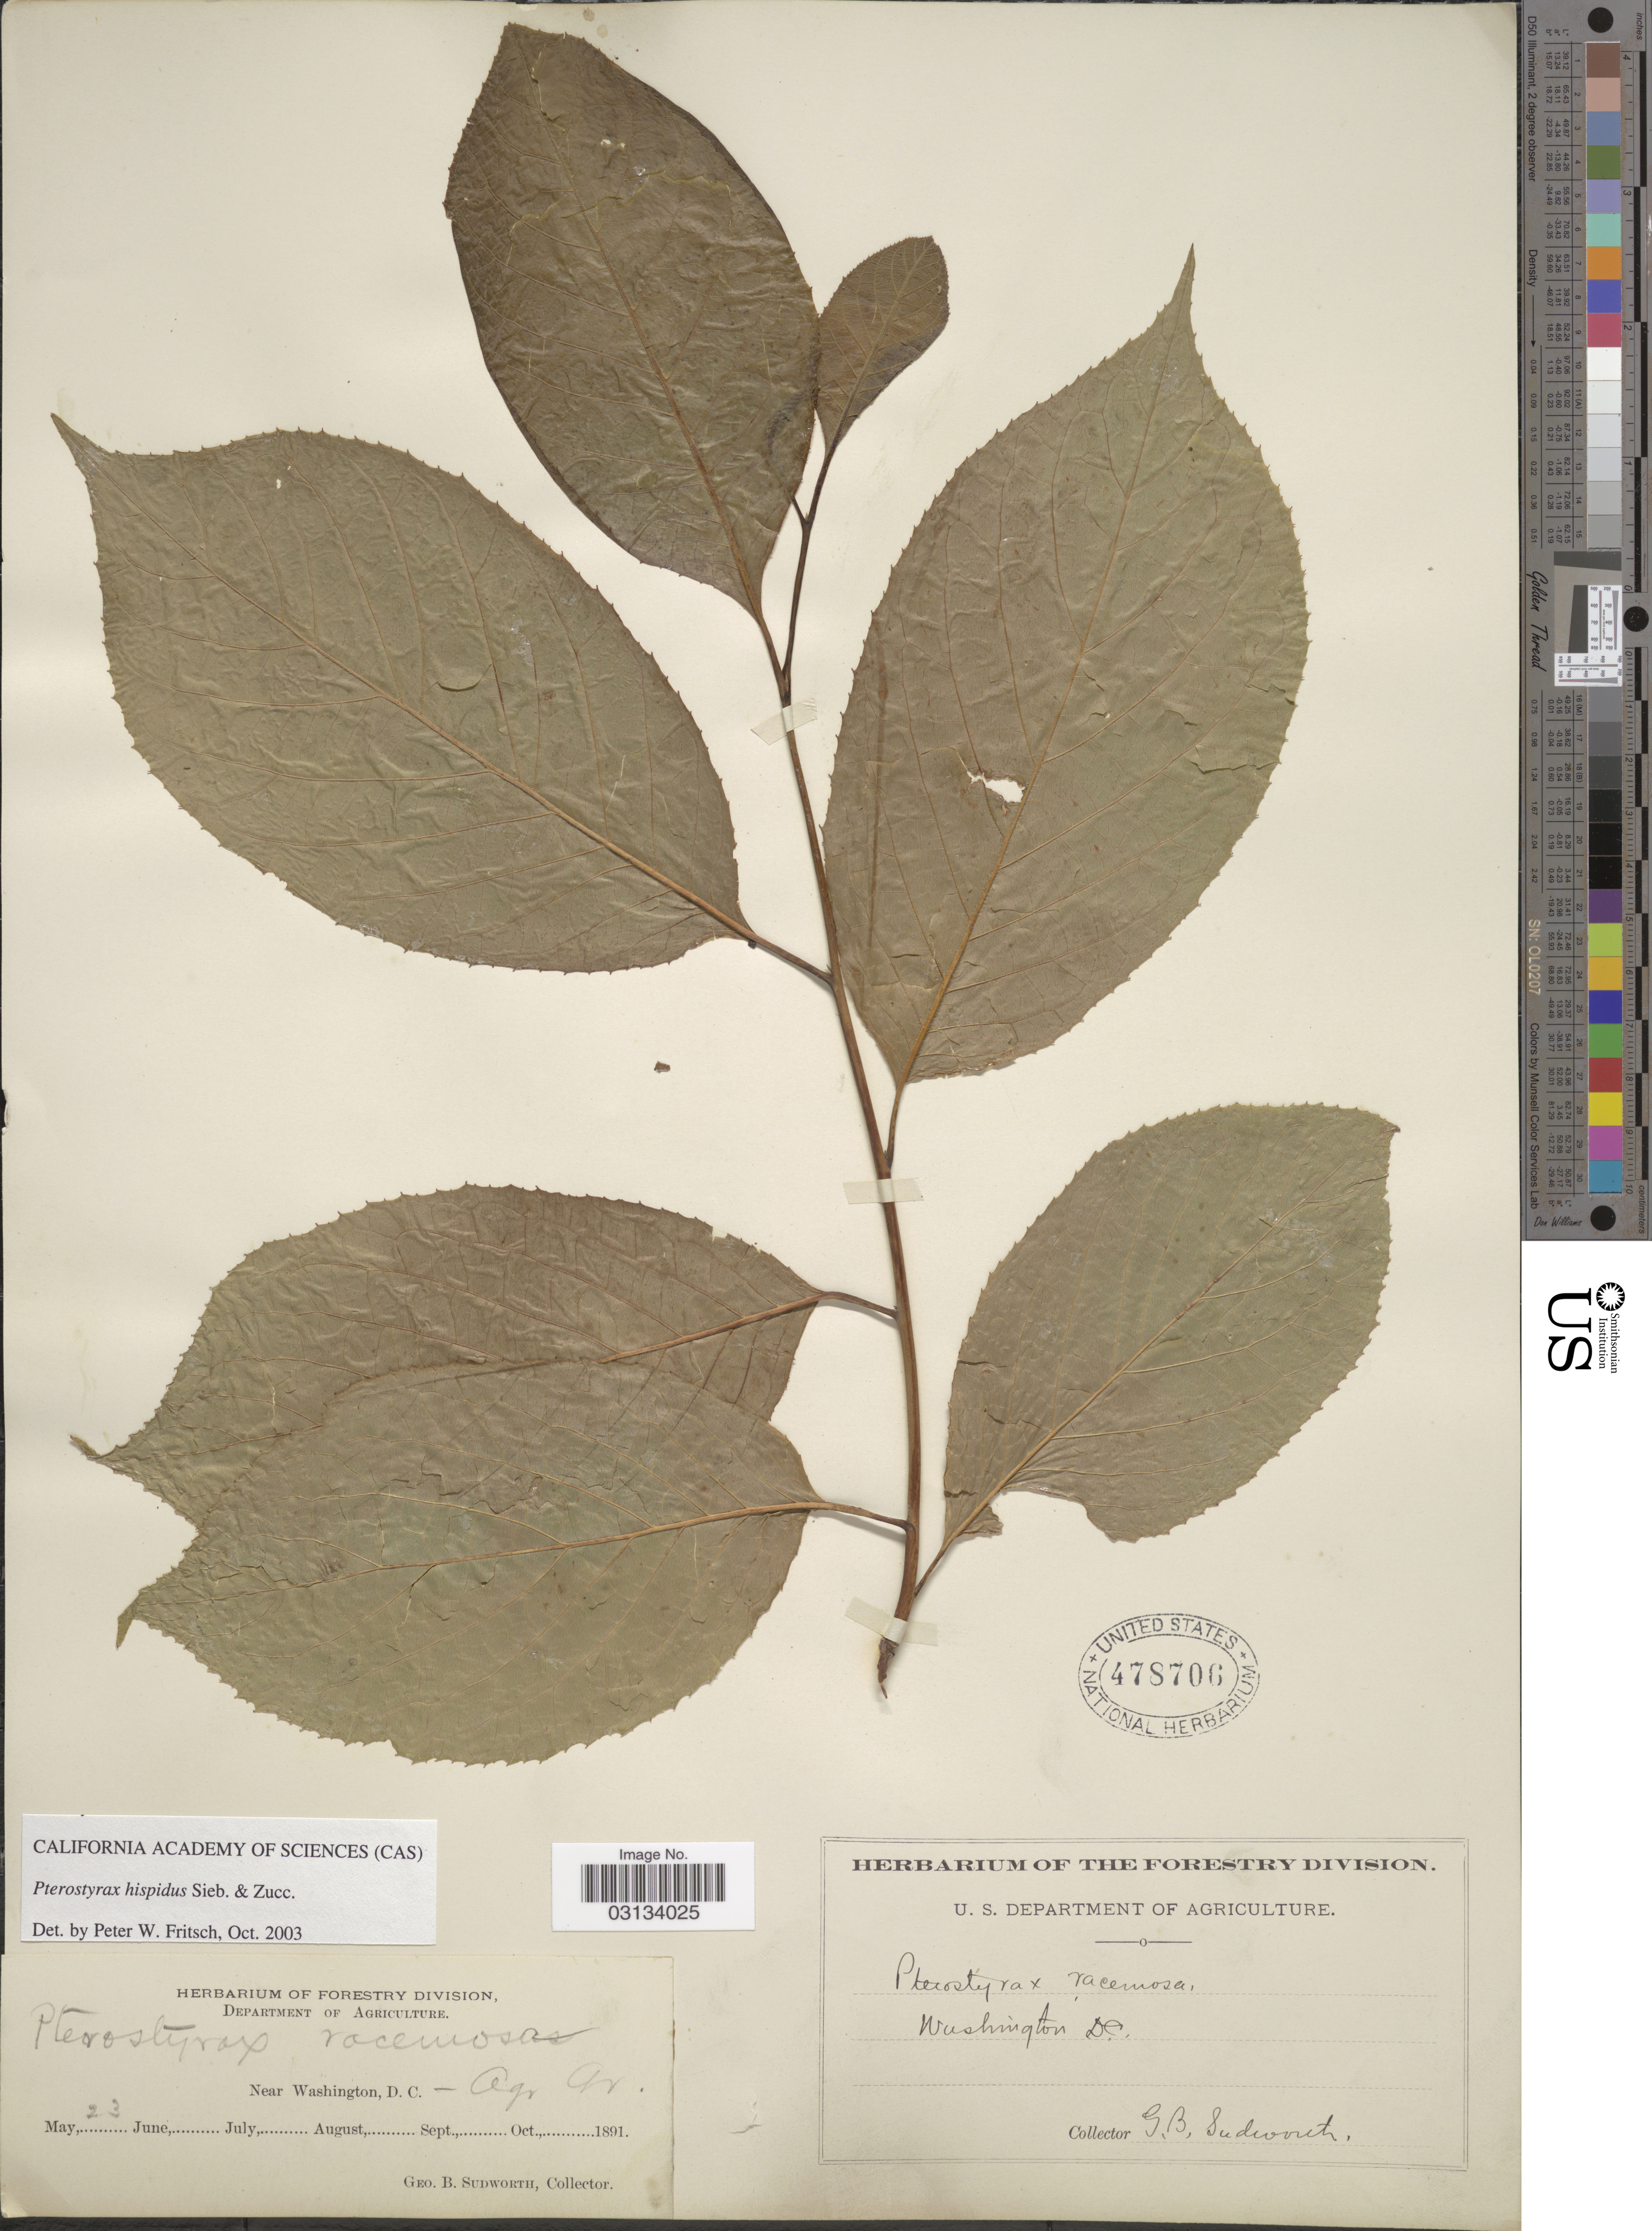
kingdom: Plantae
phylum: Tracheophyta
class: Magnoliopsida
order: Ericales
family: Styracaceae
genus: Pterostyrax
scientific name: Pterostyrax hispidus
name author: Siebold & Zucc.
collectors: G. B. Sudworth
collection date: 1891-05-23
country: United States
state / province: District of Columbia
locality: Washington D. C. Near Washington, D. C. - Agr. Gr.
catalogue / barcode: US 478706